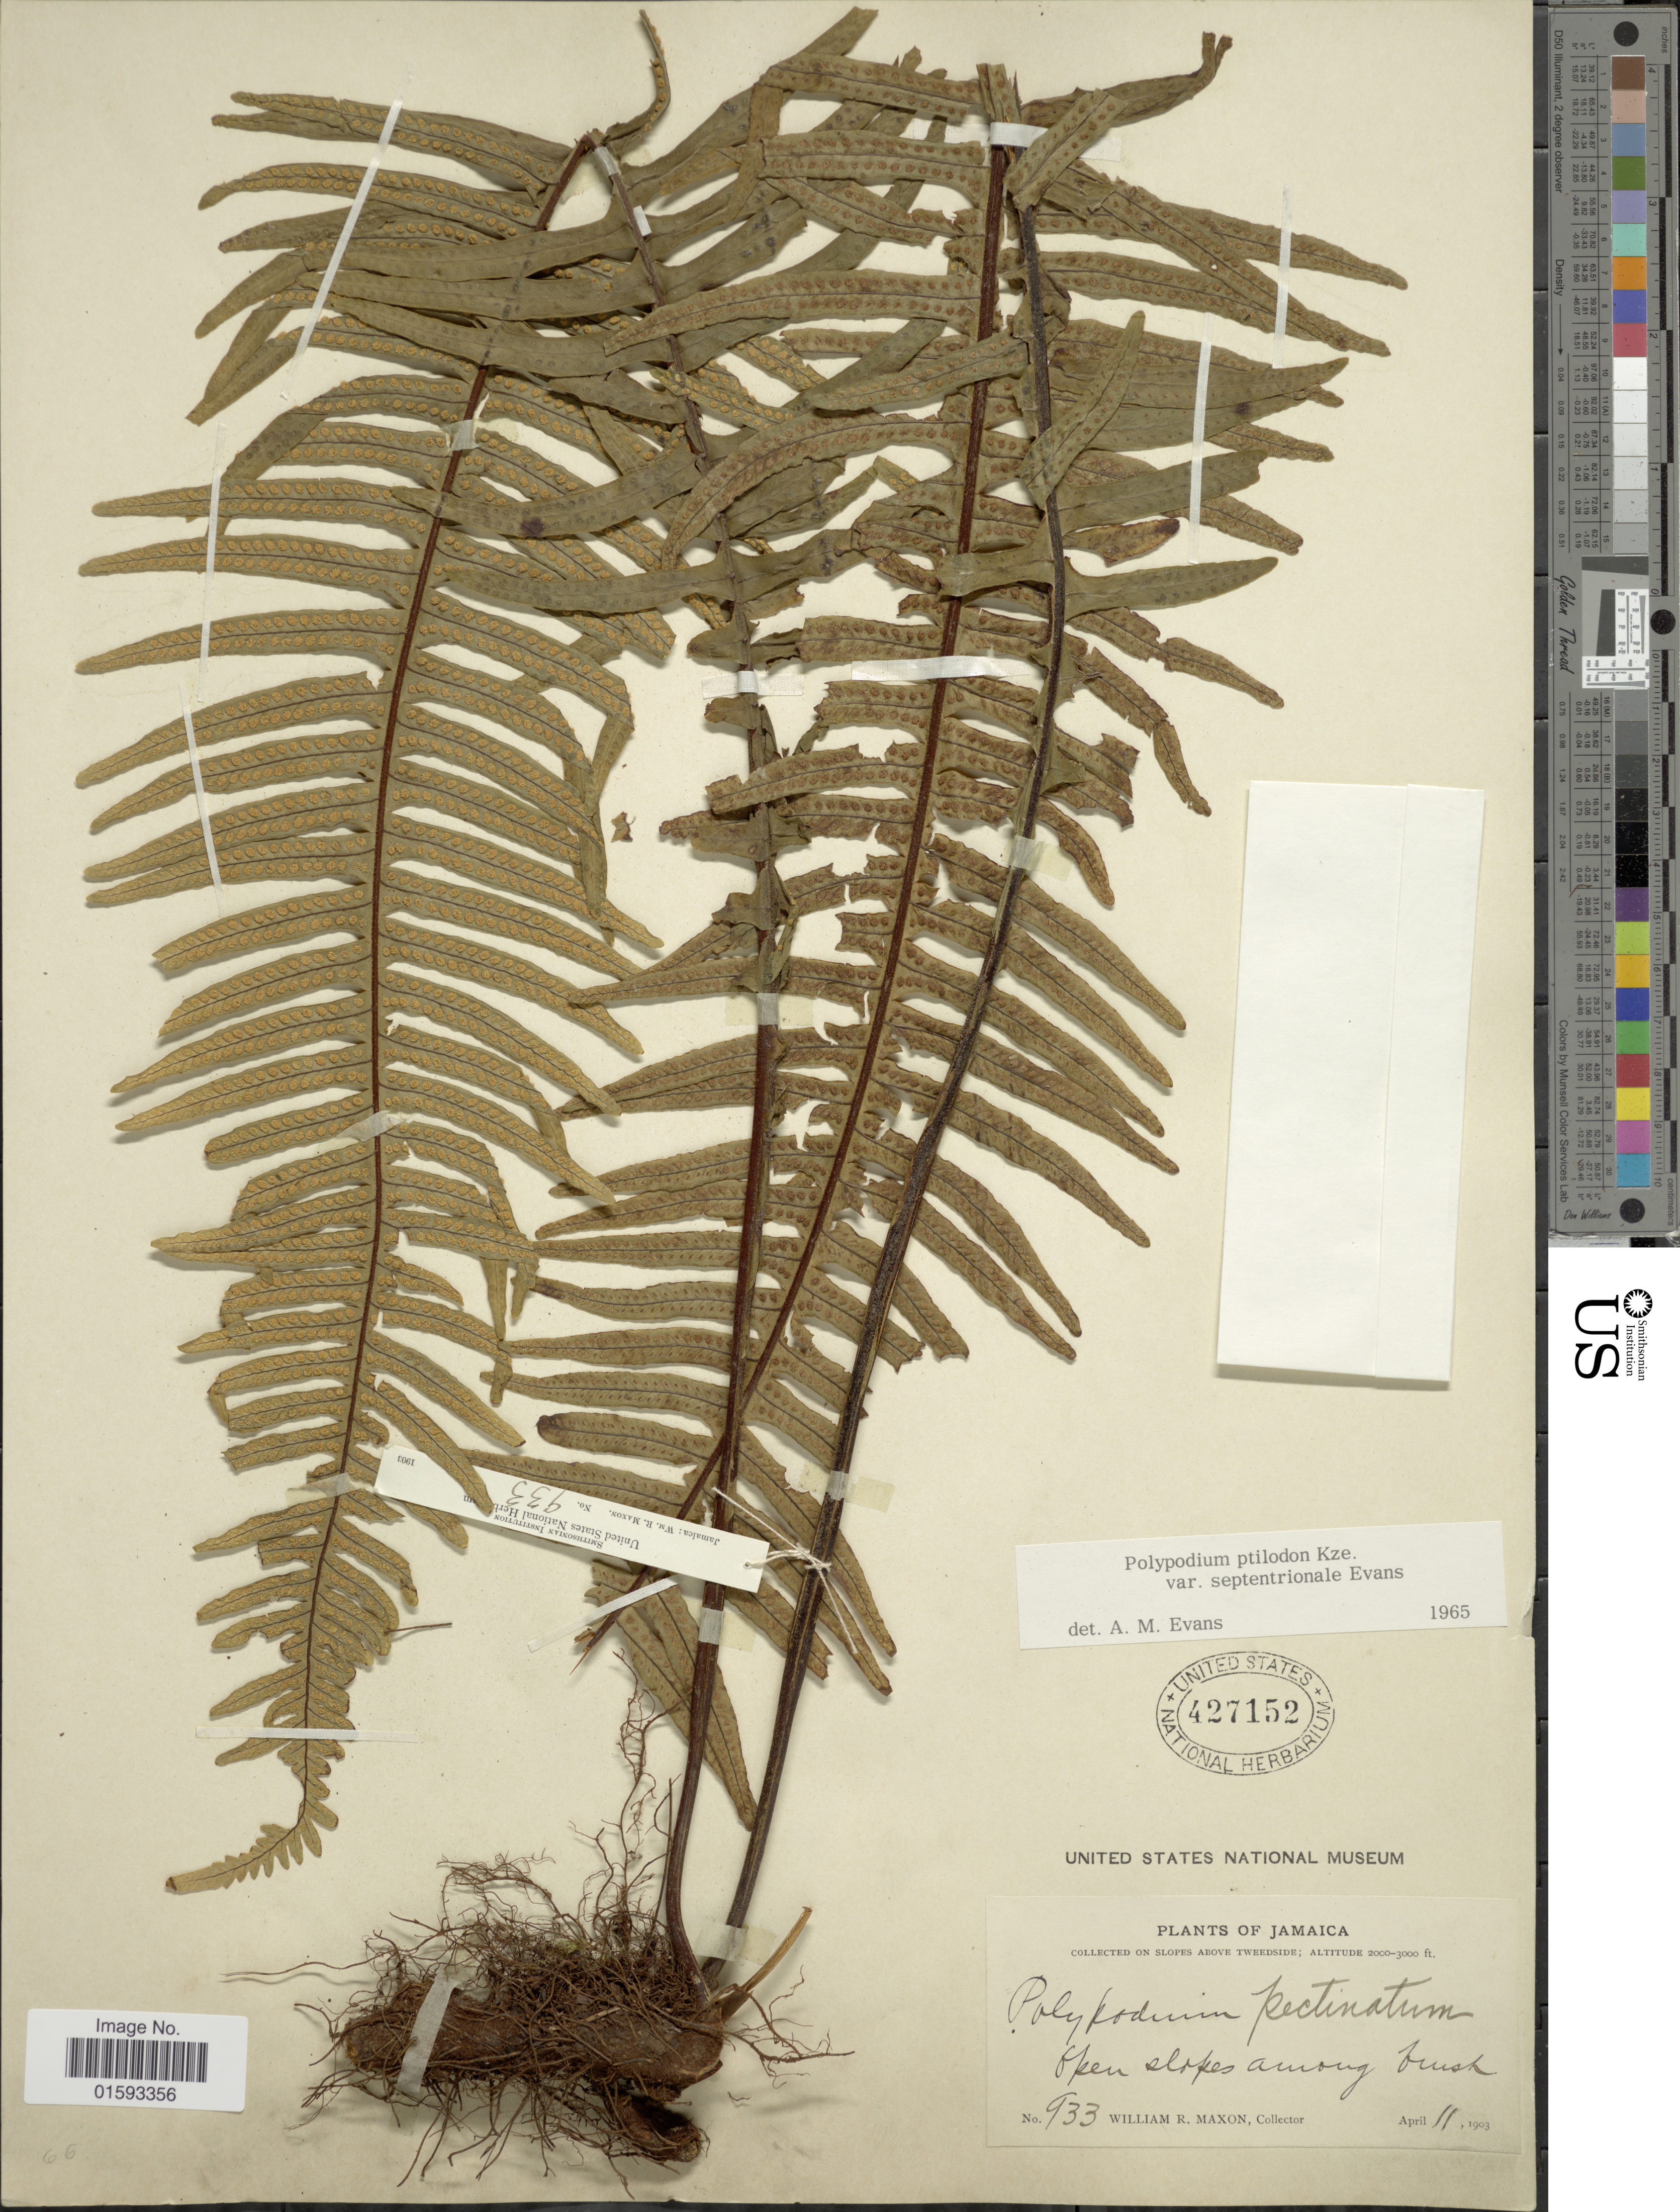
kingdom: Plantae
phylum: Tracheophyta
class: Polypodiopsida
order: Polypodiales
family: Polypodiaceae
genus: Pecluma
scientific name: Pecluma ptilodos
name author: (Kunze) Price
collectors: W. R. Maxon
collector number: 933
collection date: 1903-04-11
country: Jamaica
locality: Slopes above Tweeside, open slopes among bush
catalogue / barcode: US 427152